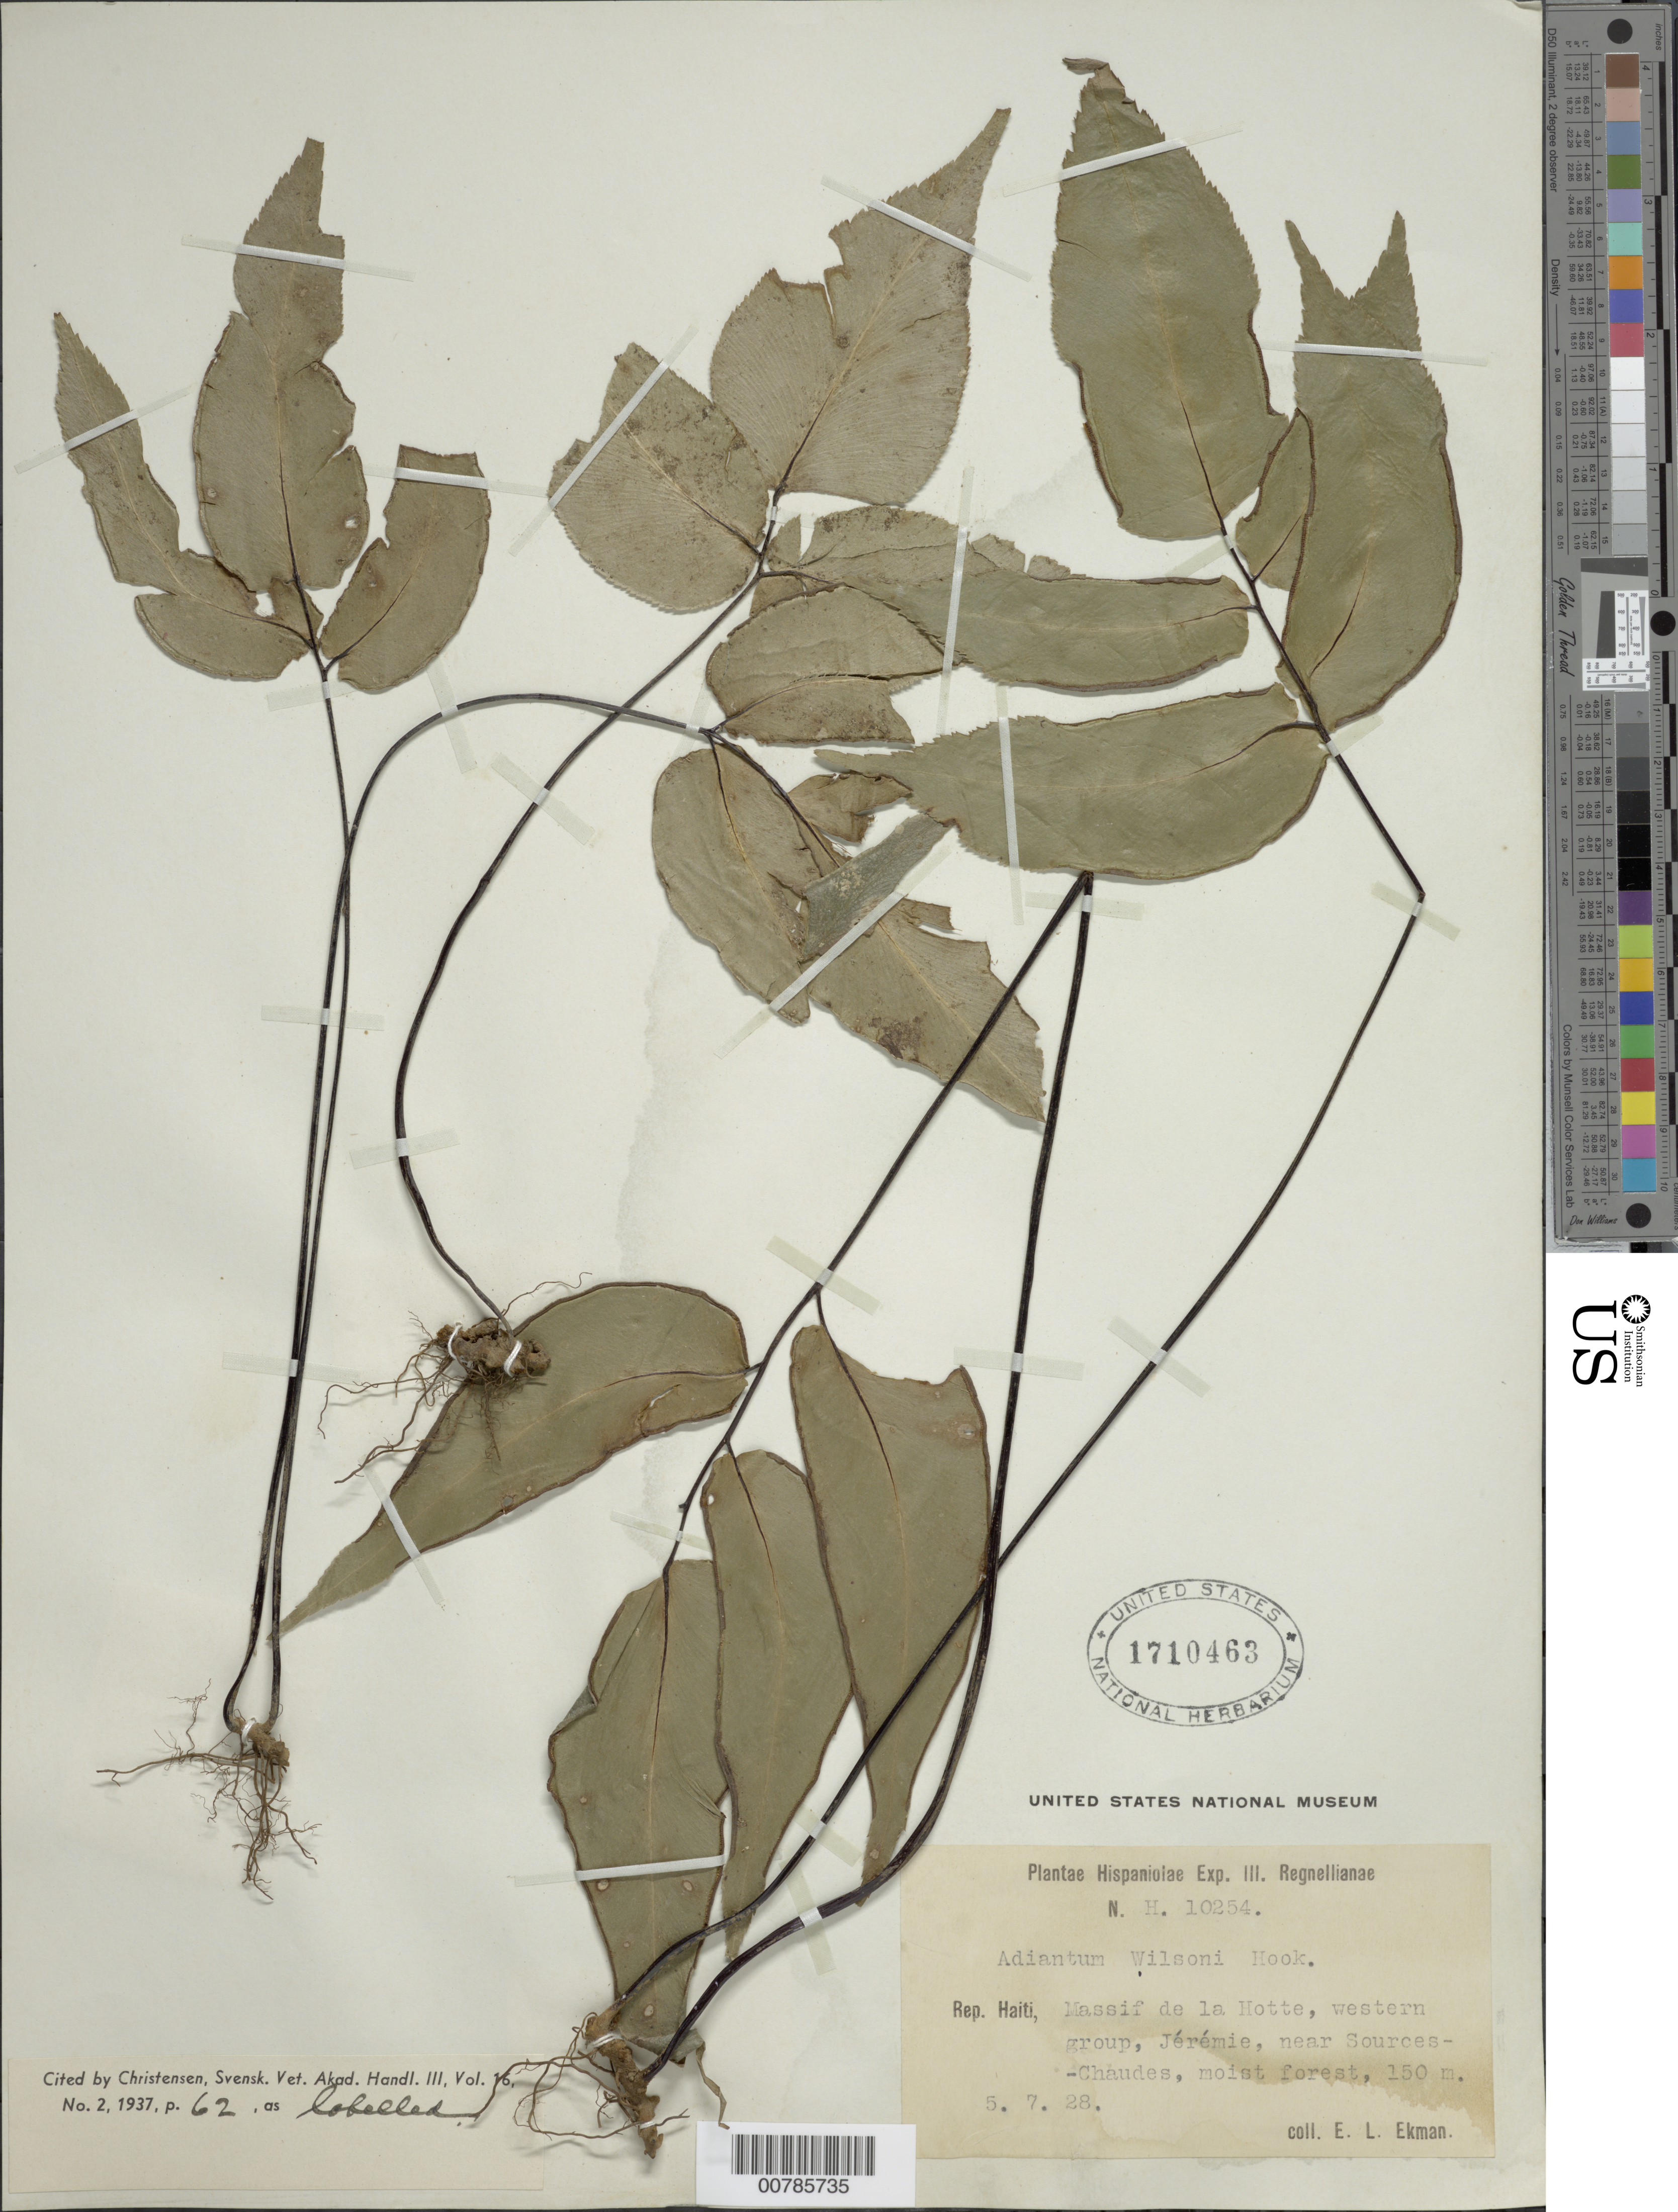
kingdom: Plantae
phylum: Tracheophyta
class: Polypodiopsida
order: Polypodiales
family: Pteridaceae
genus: Adiantum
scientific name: Adiantum wilsonii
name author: Hook.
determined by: Christensen, C. F. A.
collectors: E. L. Ekman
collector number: H 10254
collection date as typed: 05 Jul 1928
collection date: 1928-07-05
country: Haiti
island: Hispaniola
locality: Massif de la Hotte, western group, Jérémoe, near Sources-Chaudes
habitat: Moist forest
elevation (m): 150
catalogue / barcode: US 1710463